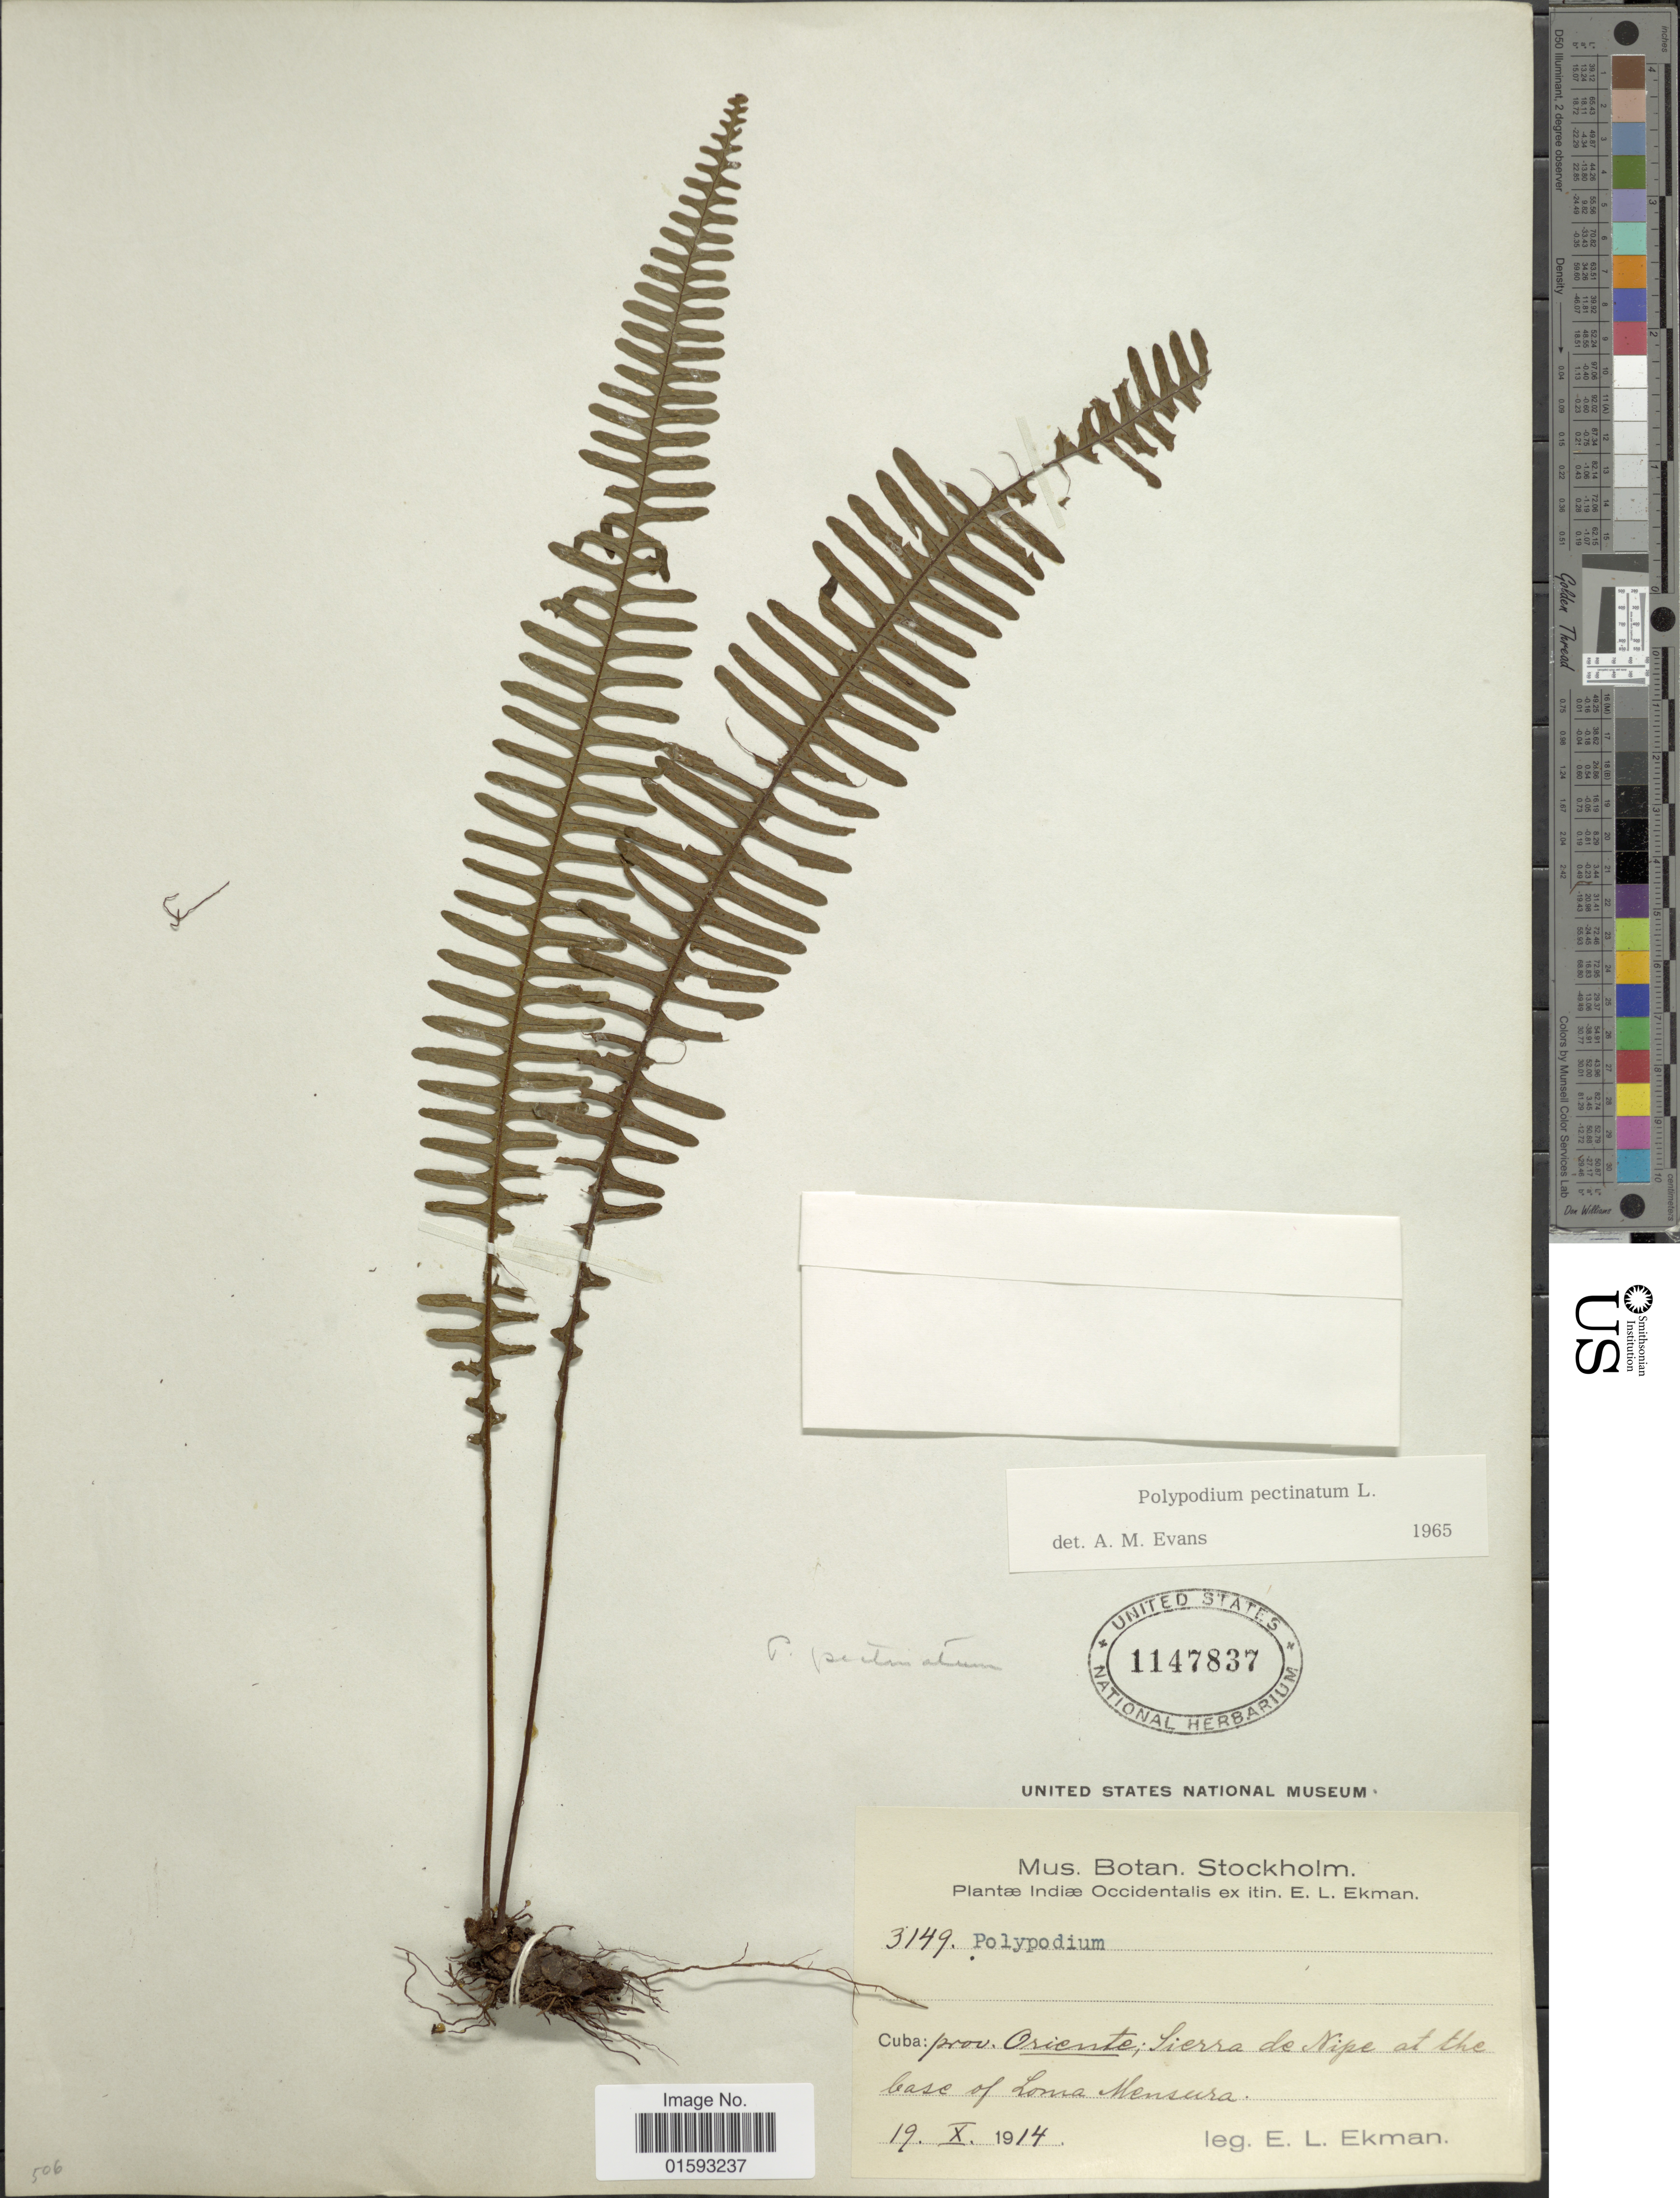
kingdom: Plantae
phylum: Tracheophyta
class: Polypodiopsida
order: Polypodiales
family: Polypodiaceae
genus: Pecluma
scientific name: Pecluma pectinata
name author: (L.) M.G. Price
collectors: E. L. Ekman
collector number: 3149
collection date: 1914-10-19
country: Cuba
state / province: Holguín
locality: Sierra de Nipe at the base of Loma Mensura. Prov. Oriente.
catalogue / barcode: US 1147837